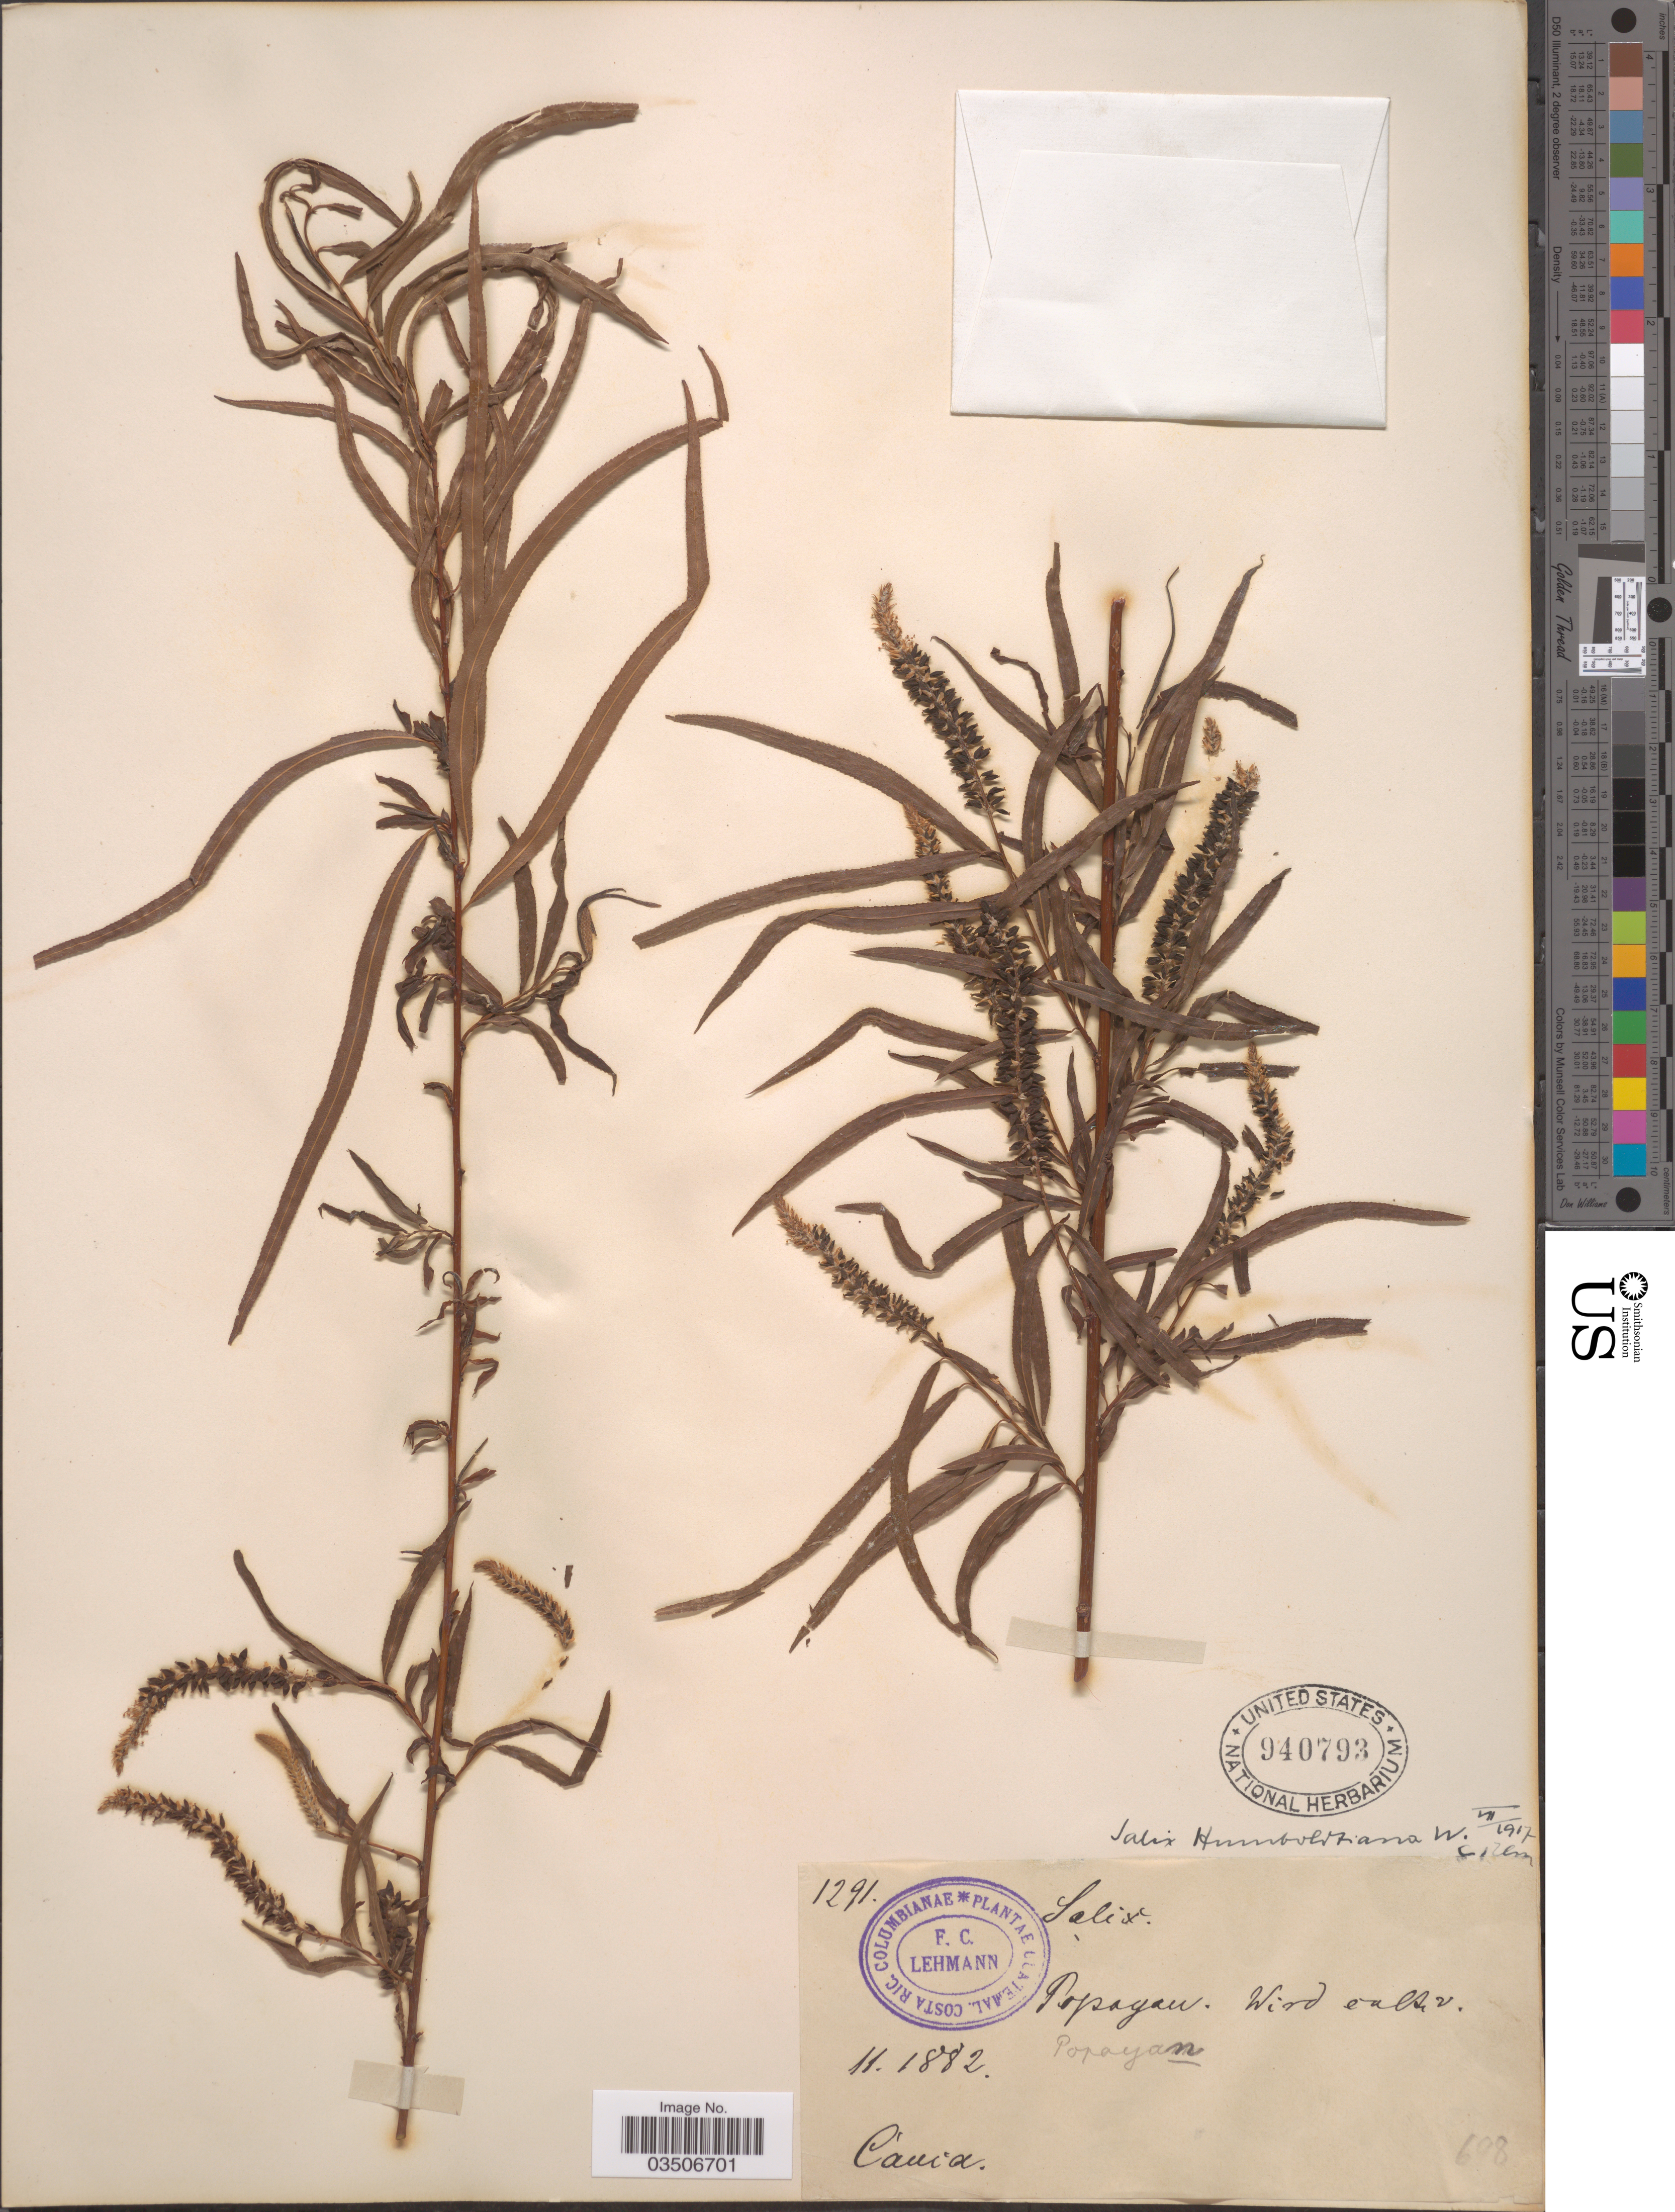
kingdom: Plantae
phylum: Tracheophyta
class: Magnoliopsida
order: Malpighiales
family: Salicaceae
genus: Salix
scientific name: Salix humboldtiana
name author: Willd.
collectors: F. C. Lehmann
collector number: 1291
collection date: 1882-11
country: Colombia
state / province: Cauca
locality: Popayan.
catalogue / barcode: US 940793